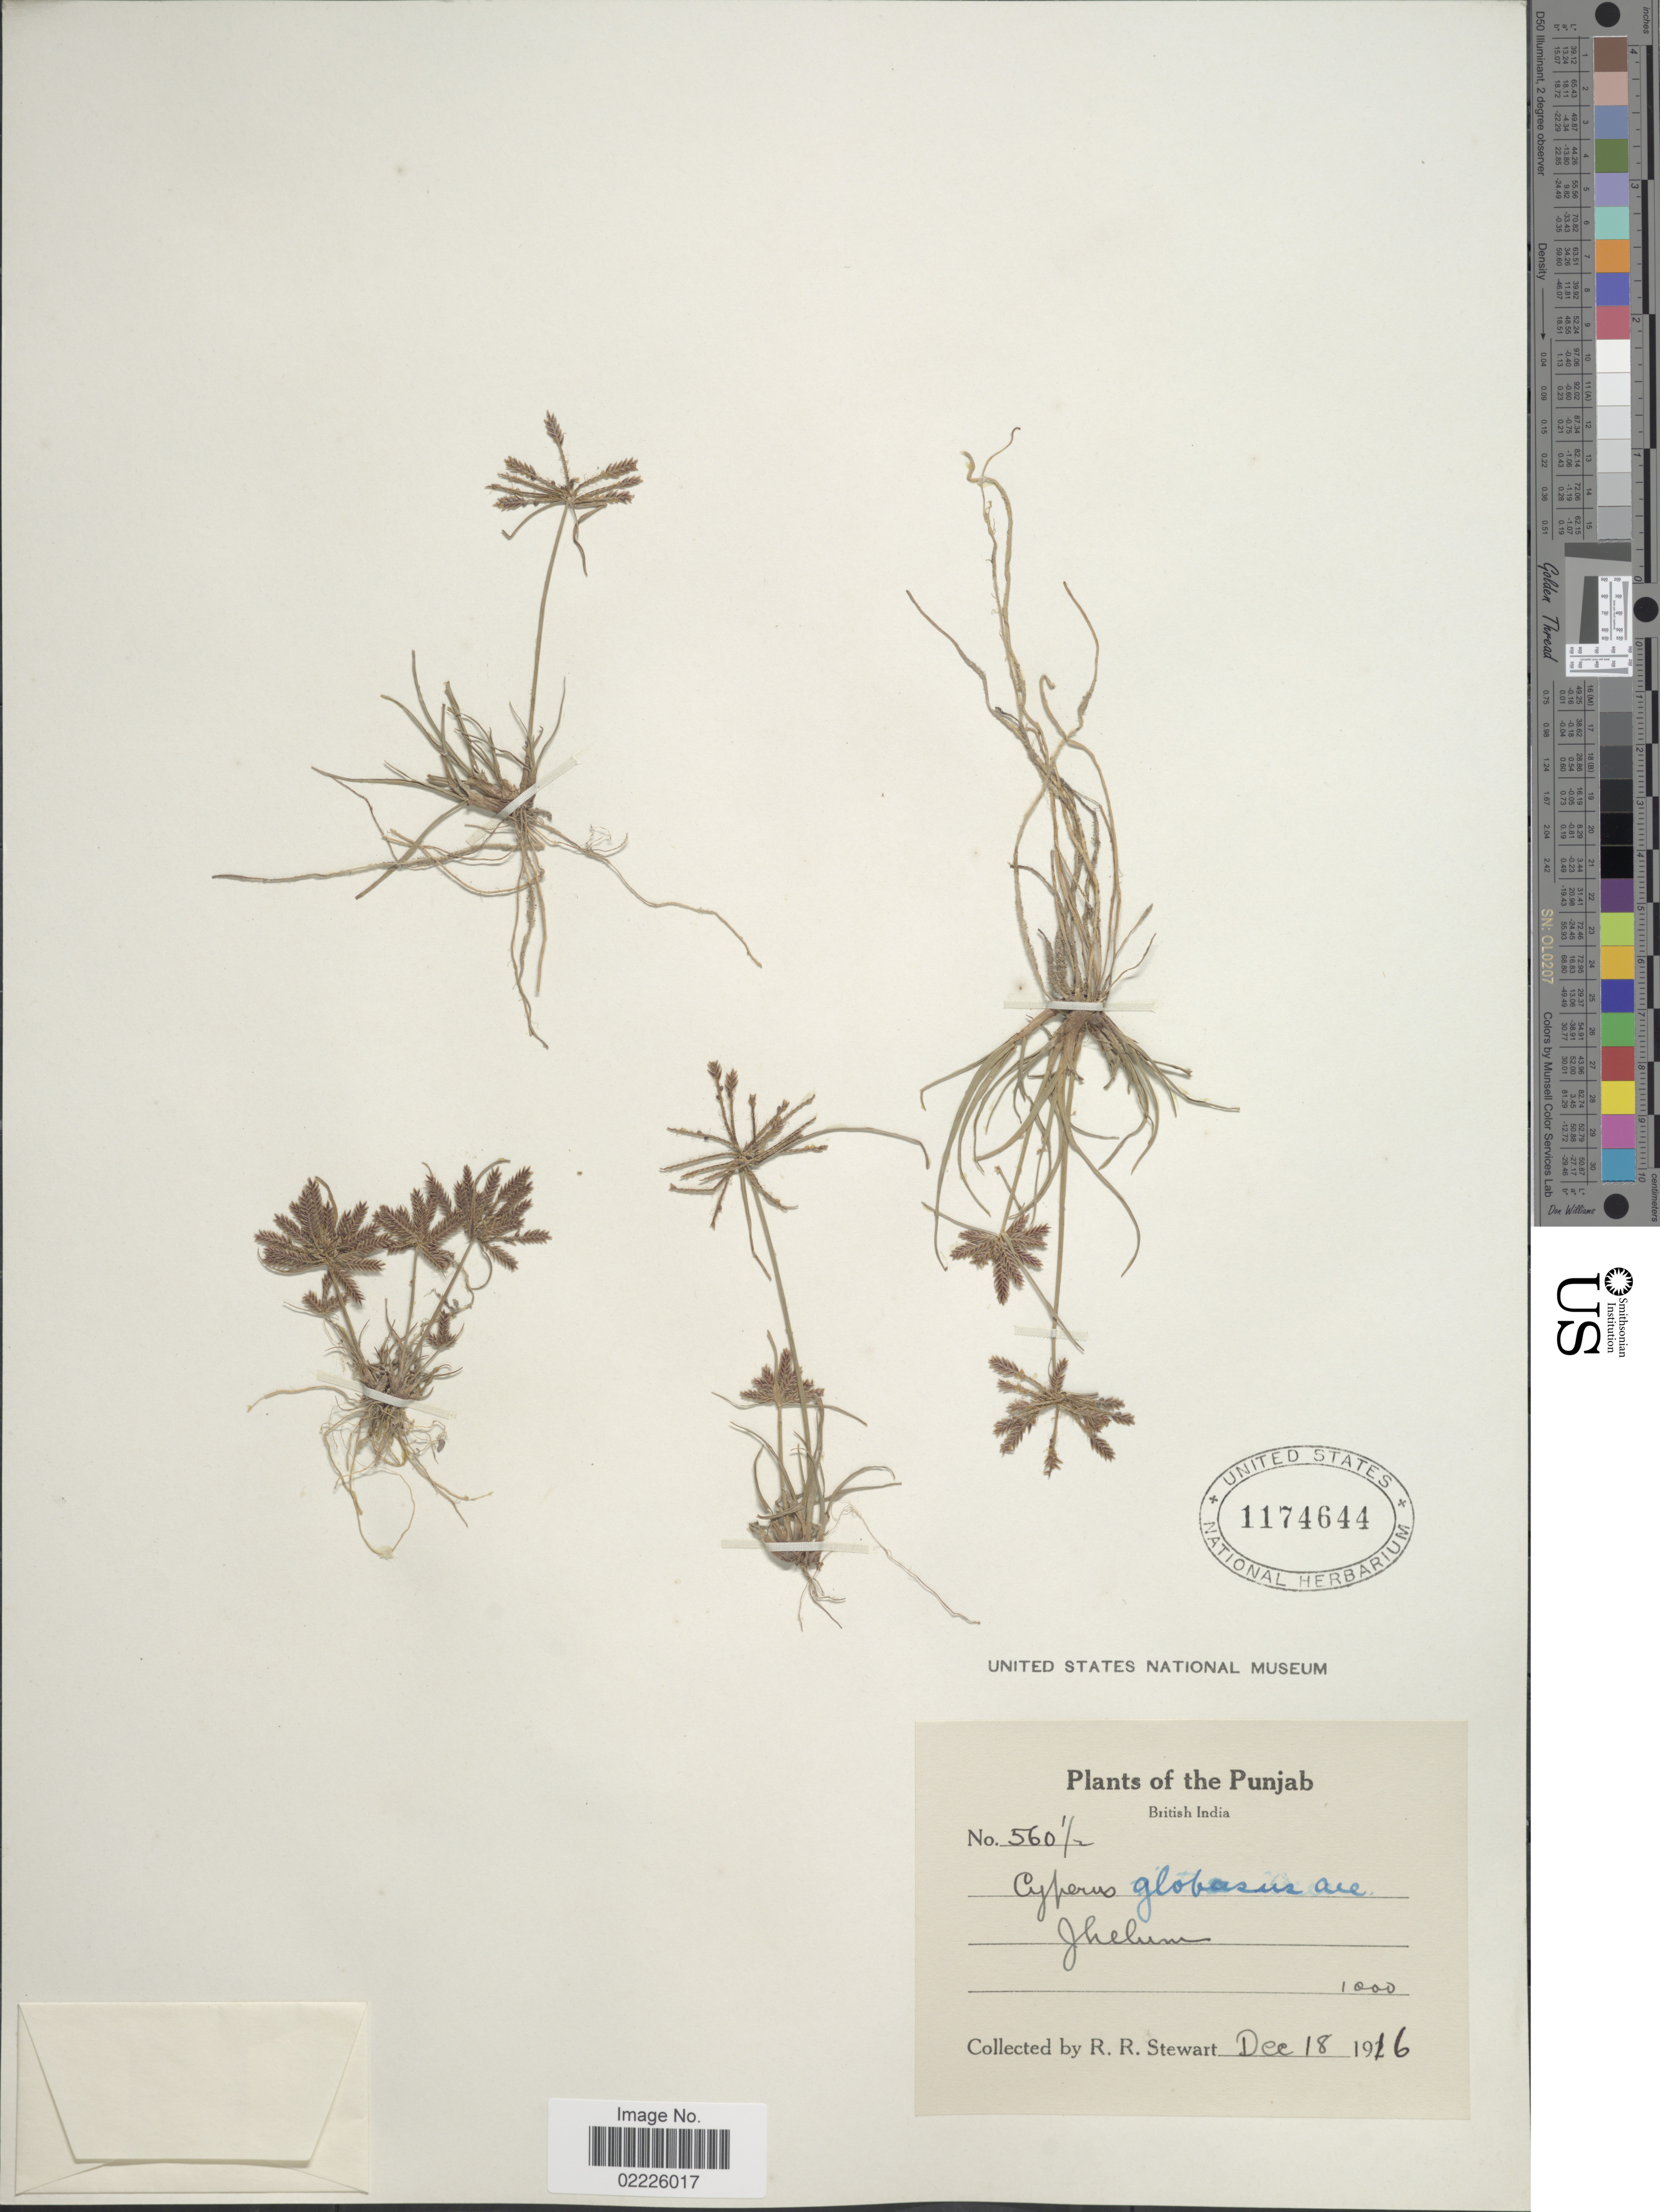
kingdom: Plantae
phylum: Tracheophyta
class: Liliopsida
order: Poales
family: Cyperaceae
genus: Cyperus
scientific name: Cyperus flavidus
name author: Retz.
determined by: Strong, Mark T., (BOT), Smithsonian Institution - National Museum of Natural History (UNITED STATES)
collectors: R. R. Stewart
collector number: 560½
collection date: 1916-12-18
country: Pakistan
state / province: Punjab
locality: The Punjab, British India, Jhelum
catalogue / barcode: US 1174644